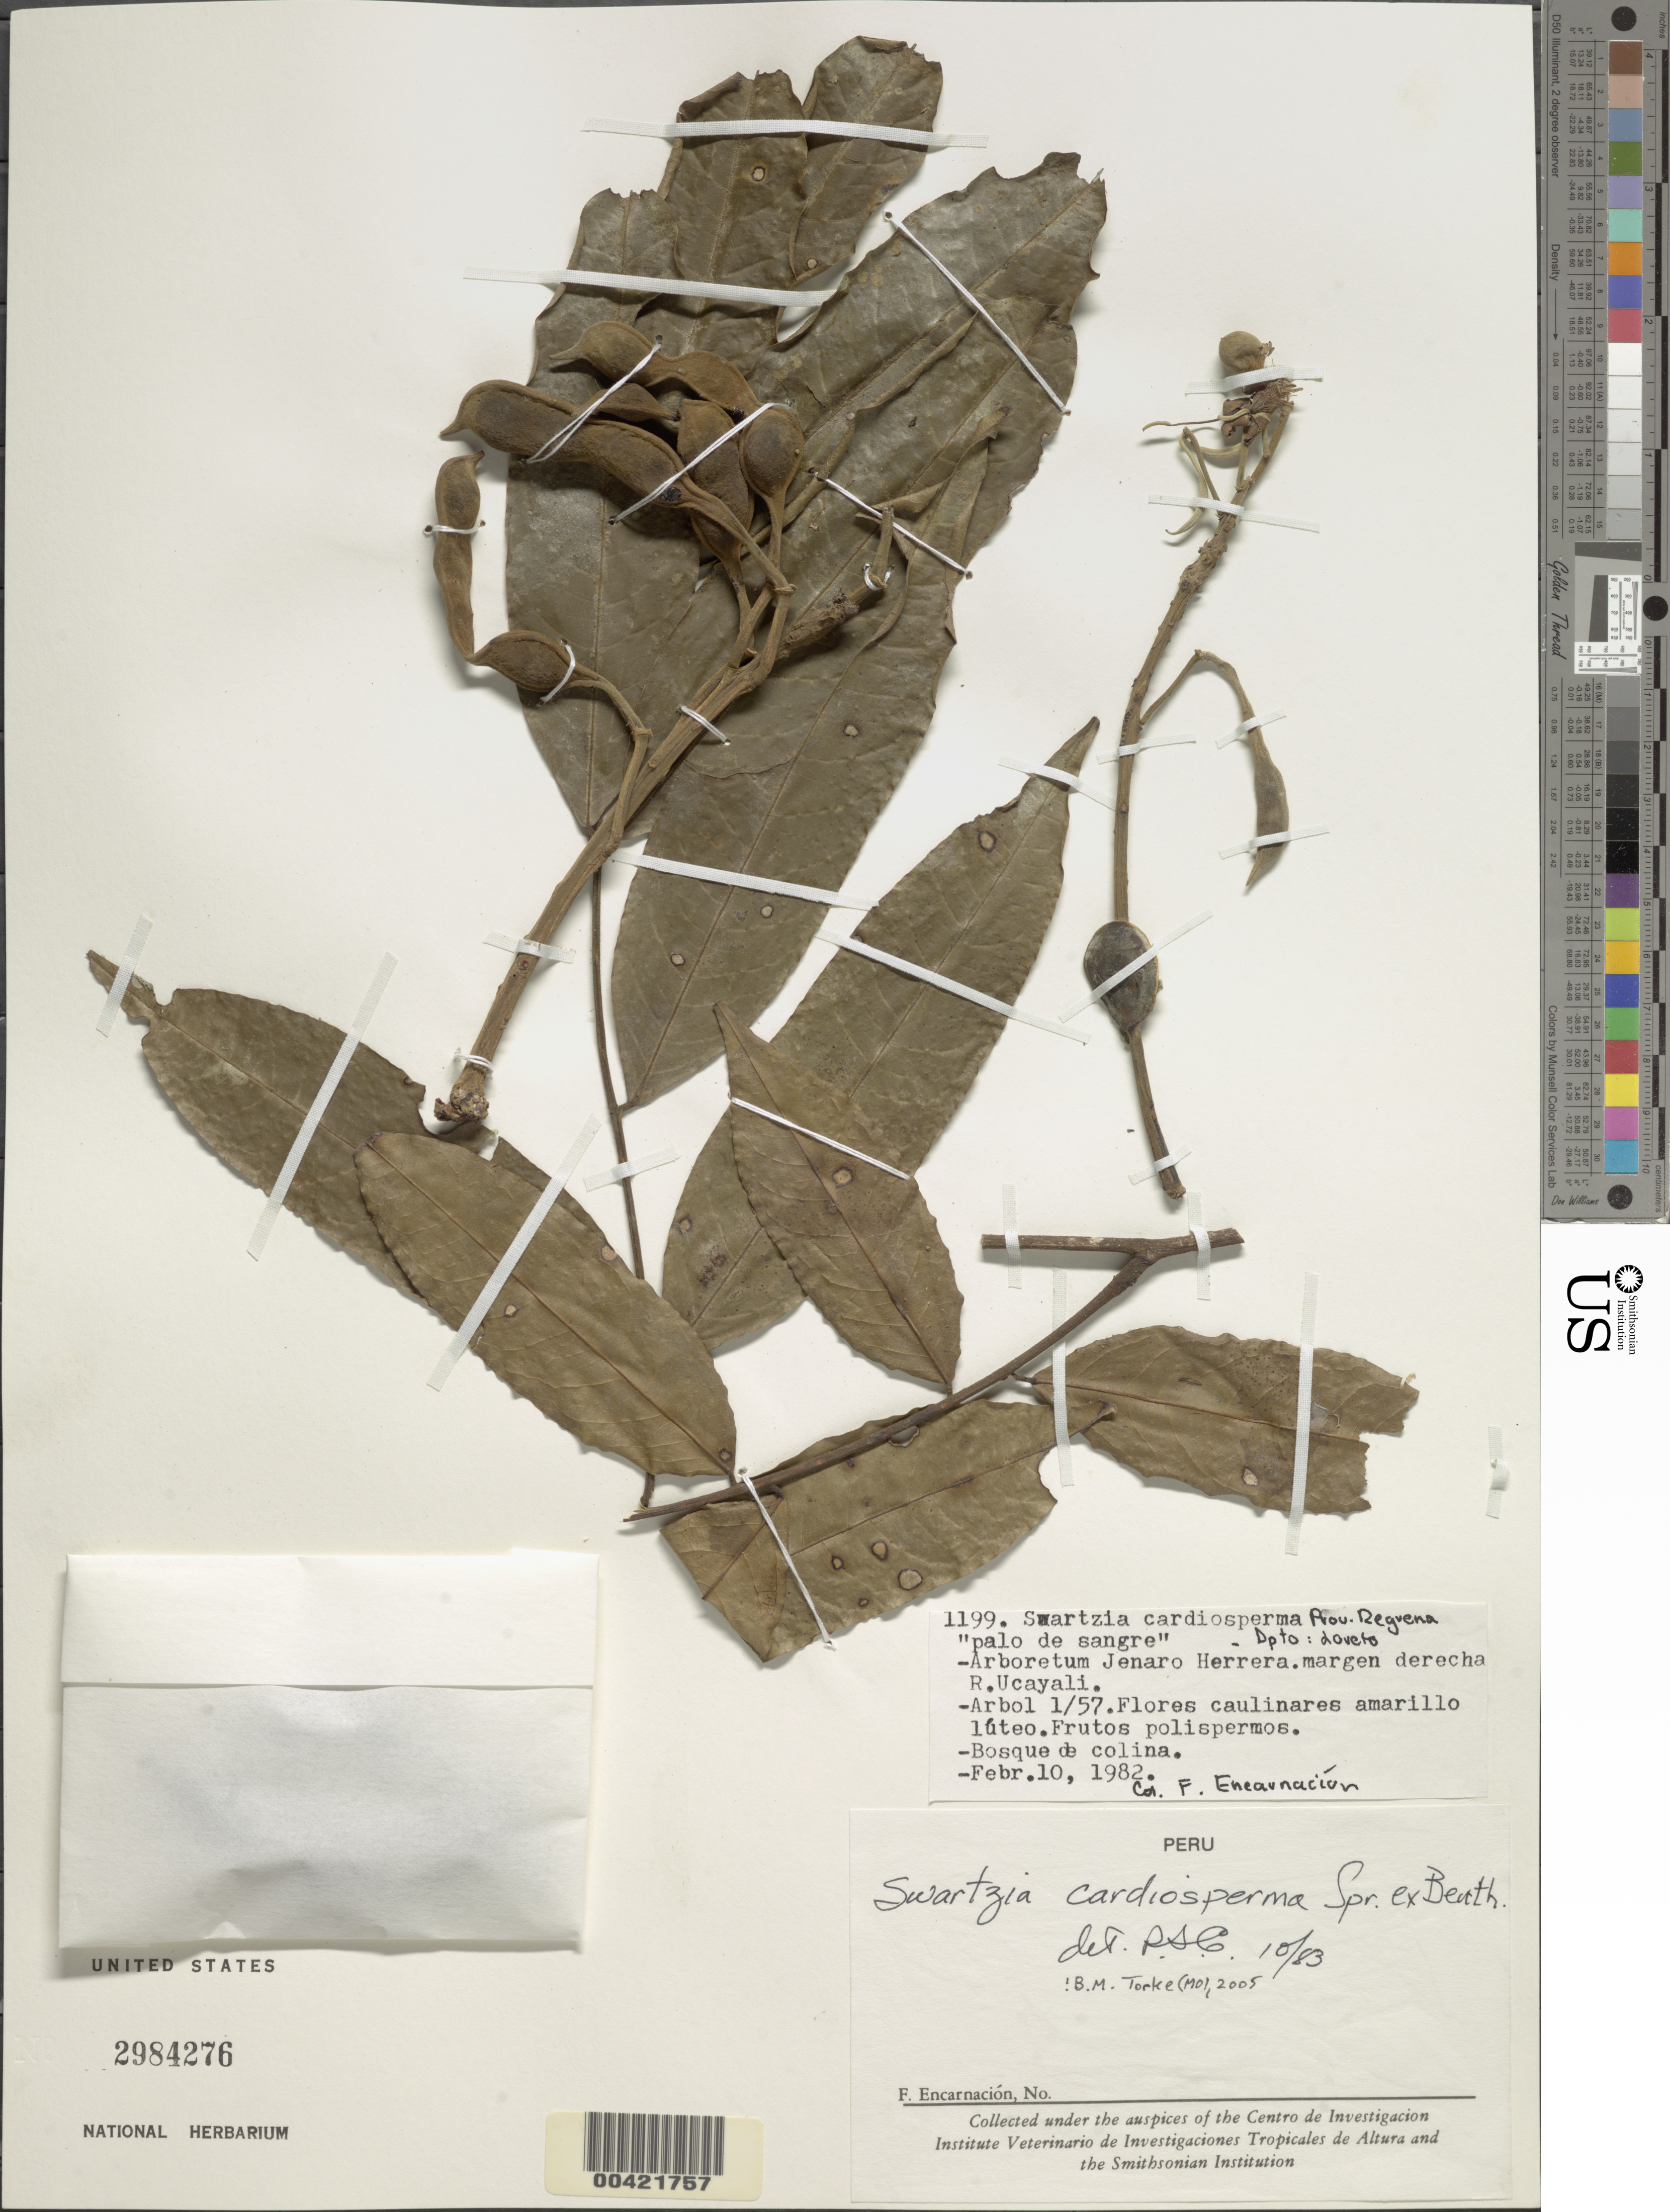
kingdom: Plantae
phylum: Tracheophyta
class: Magnoliopsida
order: Fabales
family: Fabaceae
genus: Swartzia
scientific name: Swartzia cardiosperma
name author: Spruce ex Benth.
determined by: Cowan, R. S.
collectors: F. Encarnación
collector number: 1199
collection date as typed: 10 Feb 1982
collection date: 1982-02-10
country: Peru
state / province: Loreto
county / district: Requena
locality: Arboretum jenaro herrera; margen derecha rio ucayali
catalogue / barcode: US 2984276